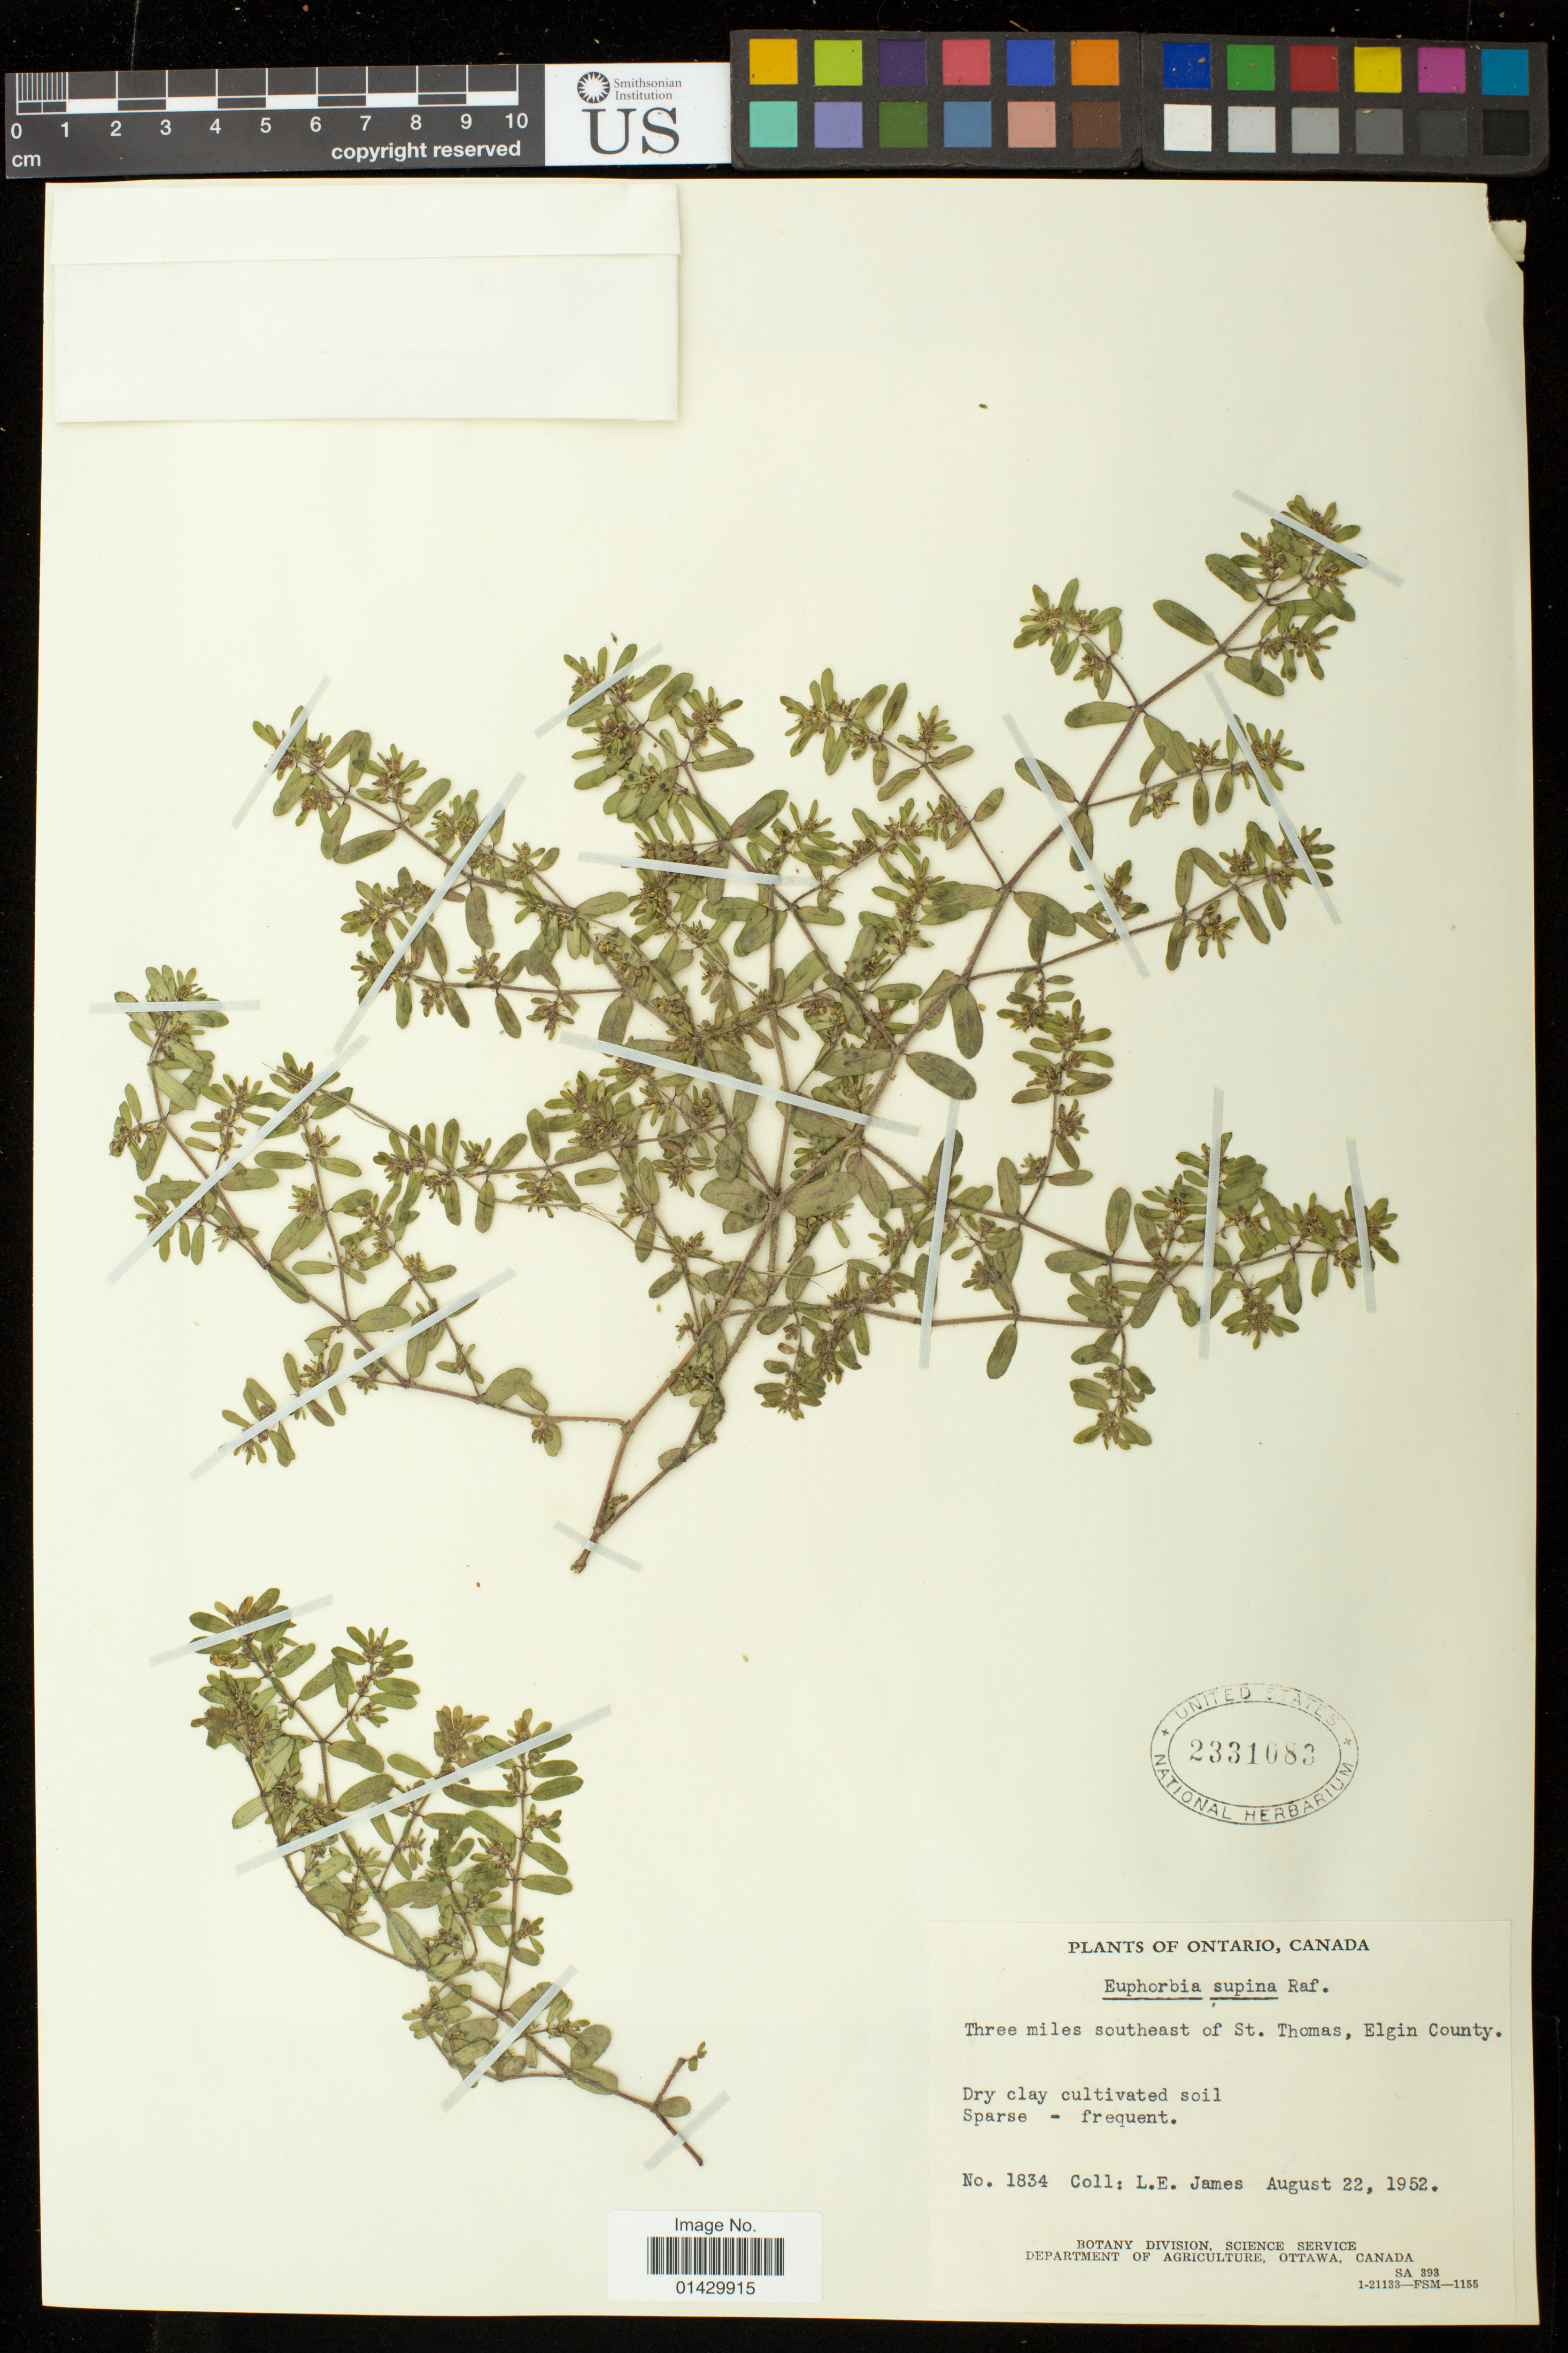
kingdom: Plantae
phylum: Tracheophyta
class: Magnoliopsida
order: Malpighiales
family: Euphorbiaceae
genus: Euphorbia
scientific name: Euphorbia maculata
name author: L.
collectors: L. E. James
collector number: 1834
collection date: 1952-08-22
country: Canada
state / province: Ontario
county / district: Elgin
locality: Three miles southeast of St. Thomas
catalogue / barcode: US 2331083